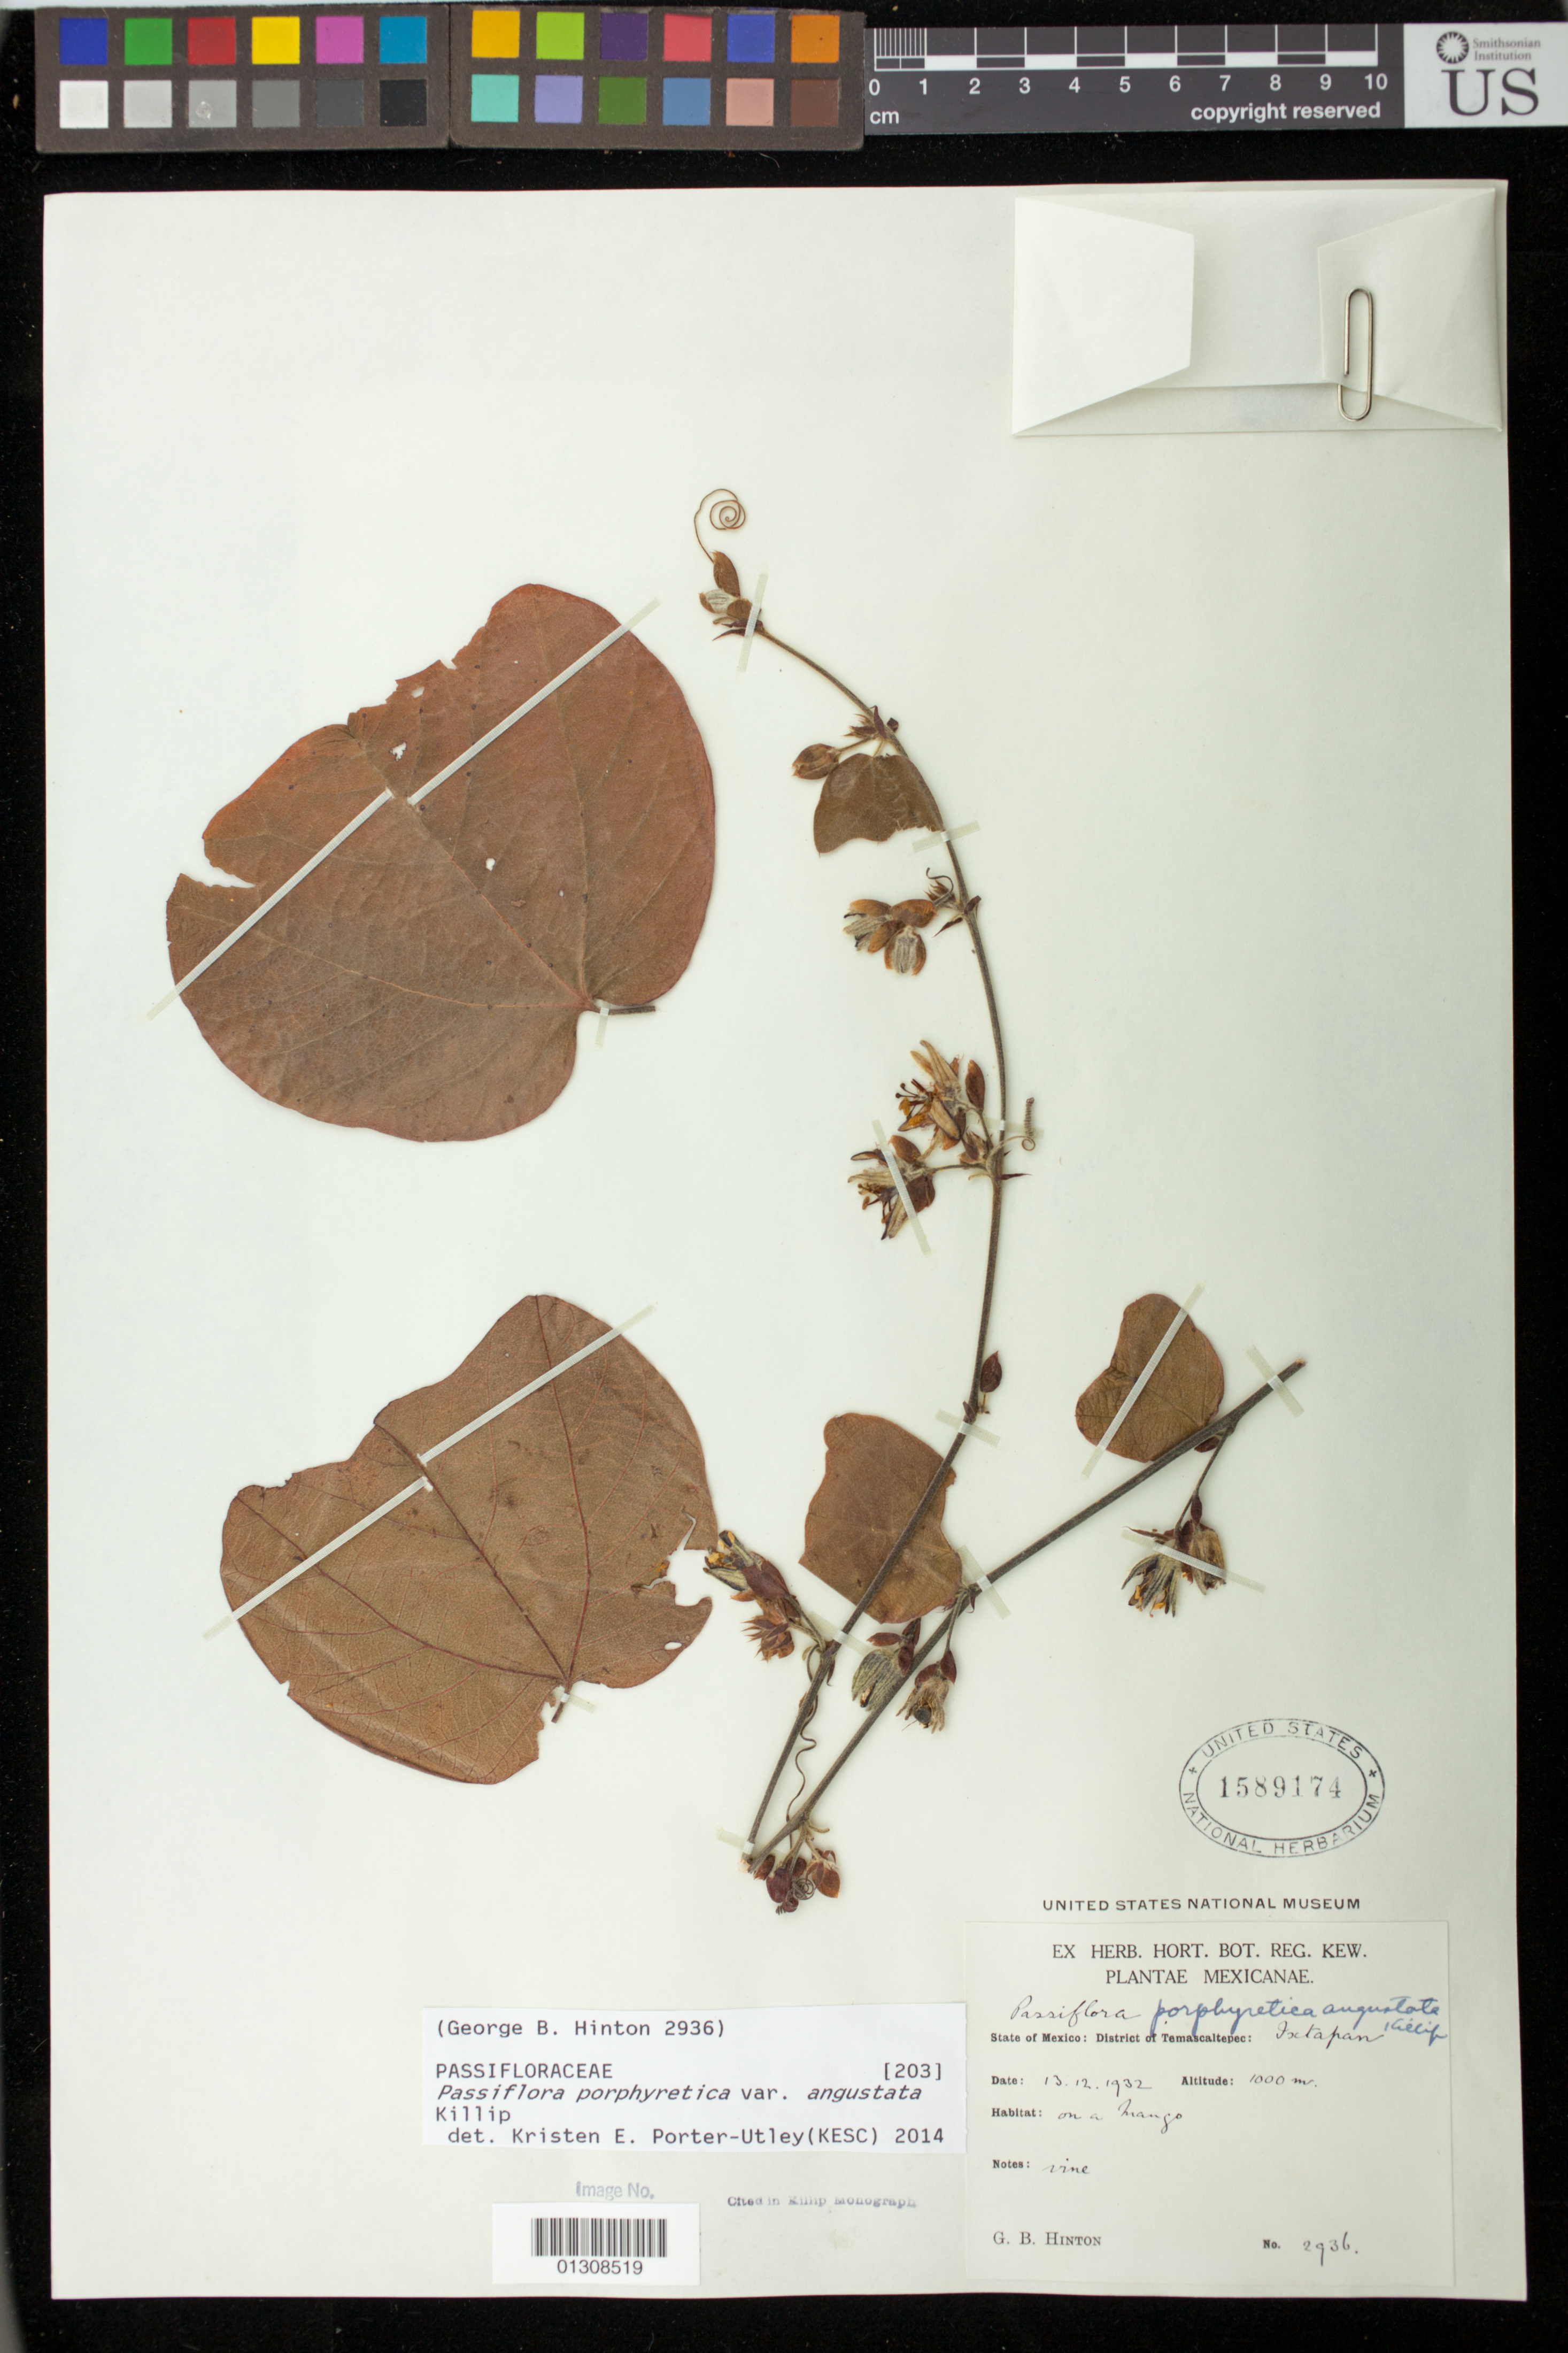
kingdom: Plantae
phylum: Tracheophyta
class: Magnoliopsida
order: Malpighiales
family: Passifloraceae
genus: Passiflora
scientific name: Passiflora porphyretica var. angustata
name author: Killip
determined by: Porter-Utley, K. E.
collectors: G. B. Hinton & et al.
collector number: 2936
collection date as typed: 13 Dec 1932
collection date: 1932-12-13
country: Mexico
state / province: México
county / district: Temascaltepec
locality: Temascaltepec, District Temascaltepec, State México.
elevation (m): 1000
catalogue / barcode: US 1589174